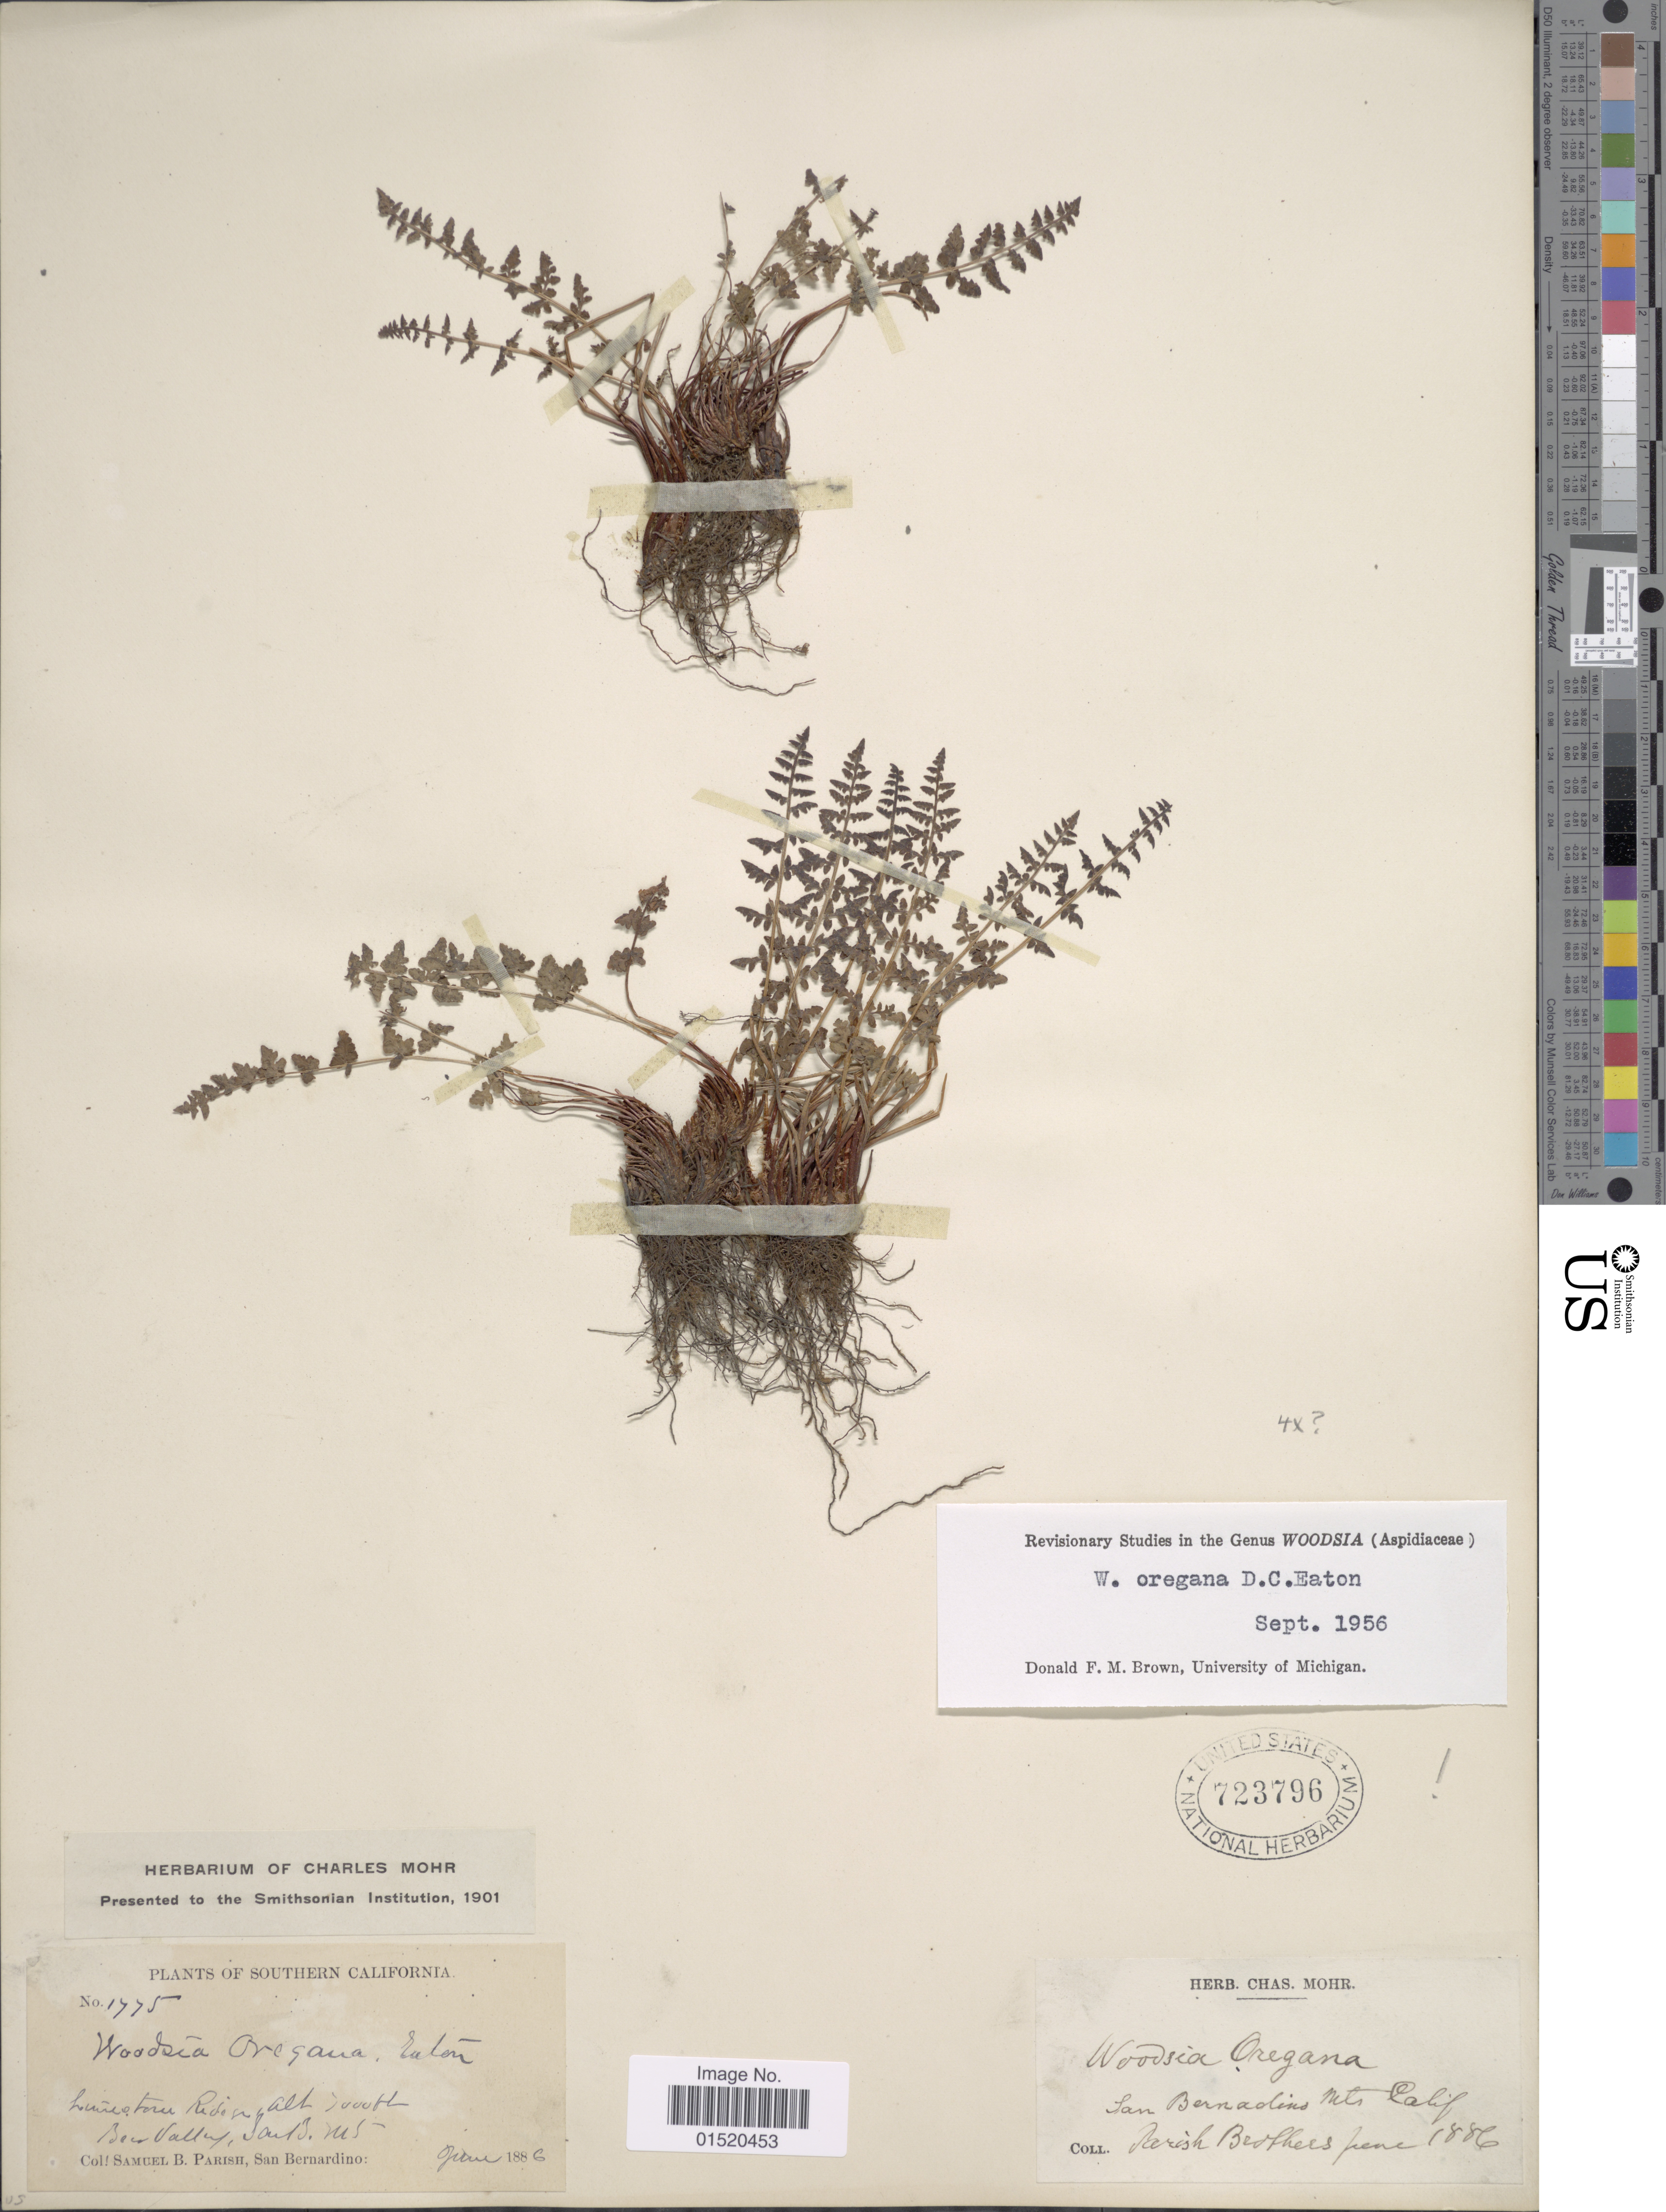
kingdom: Plantae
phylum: Tracheophyta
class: Polypodiopsida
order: Polypodiales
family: Woodsiaceae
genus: Woodsia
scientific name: Woodsia oregana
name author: D.C. Eaton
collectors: S. B. Parish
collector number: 1775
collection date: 1886-06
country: United States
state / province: California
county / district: San Bernardino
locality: Southern California, Limestone Ridge, Bear Valley, San Bernadino Mts.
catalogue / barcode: US 723796